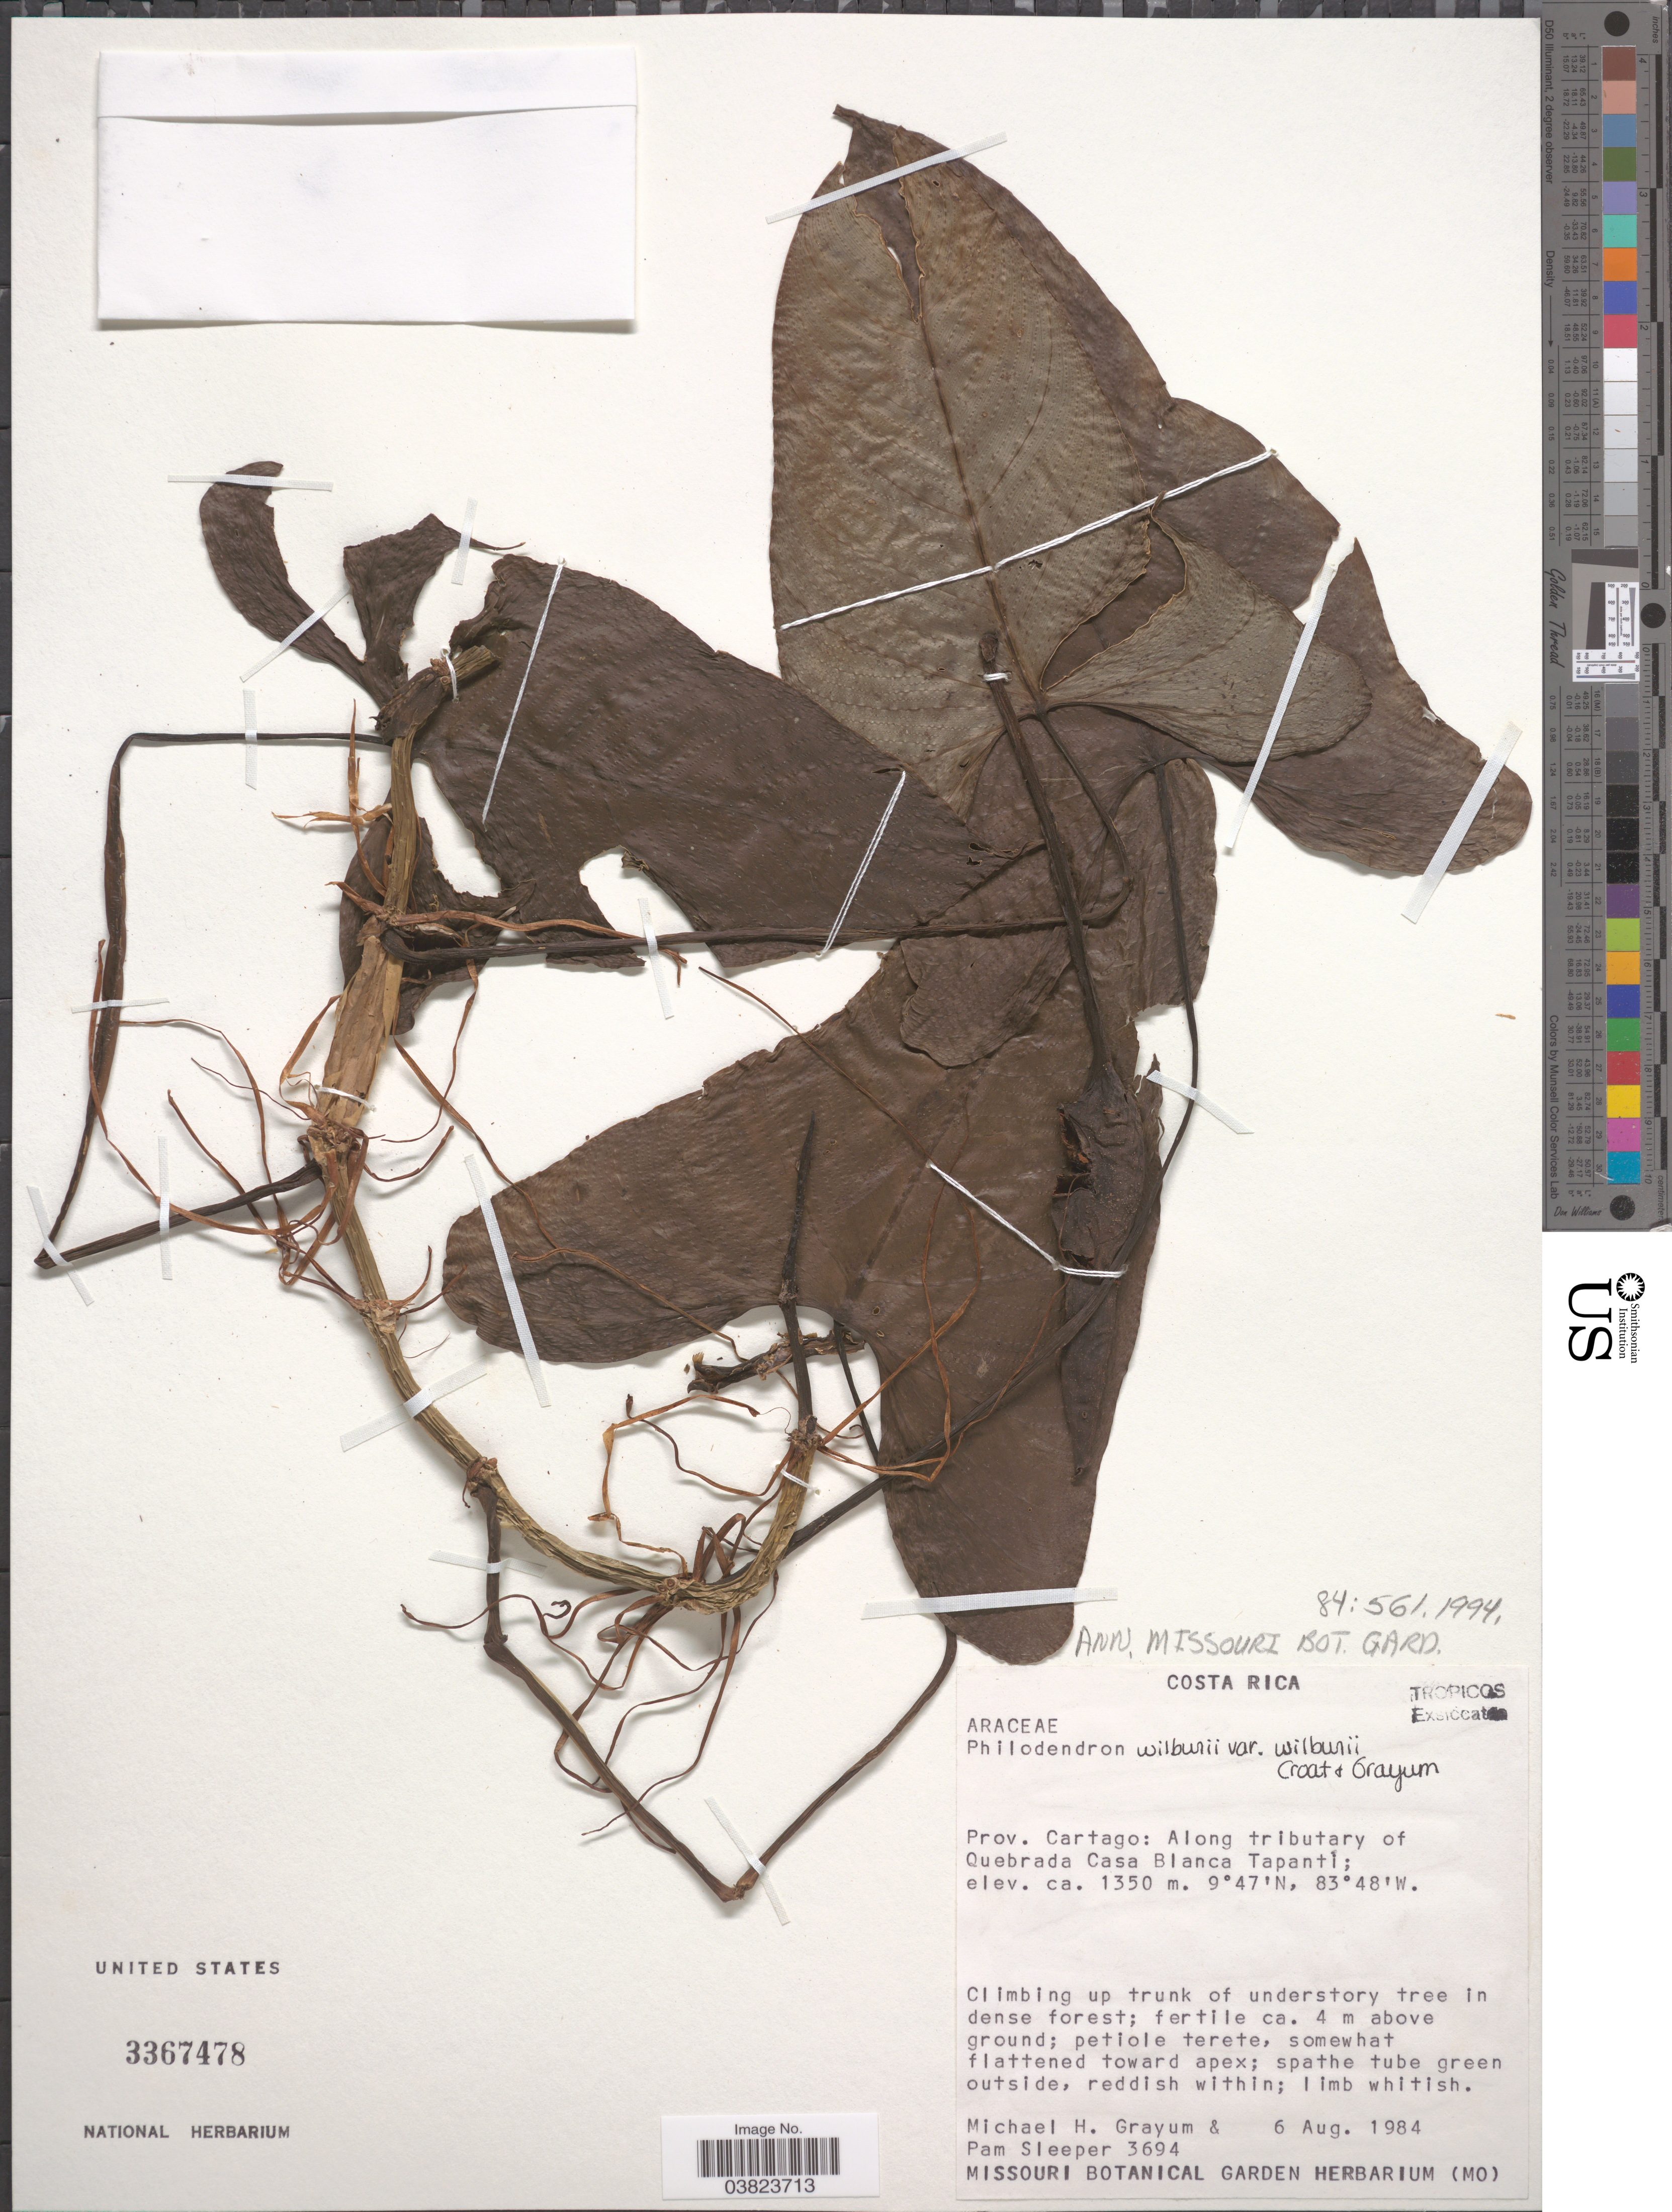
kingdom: Plantae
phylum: Tracheophyta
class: Liliopsida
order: Alismatales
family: Araceae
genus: Philodendron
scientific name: Philodendron wilburii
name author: Croat & Grayum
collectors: M. H. Grayum & P. Sleeper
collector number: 3694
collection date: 1984-08-06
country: Costa Rica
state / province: Cartago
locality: Along tributary of Quebrada Casa Blanca Tapantí.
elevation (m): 1350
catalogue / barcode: US 3367478